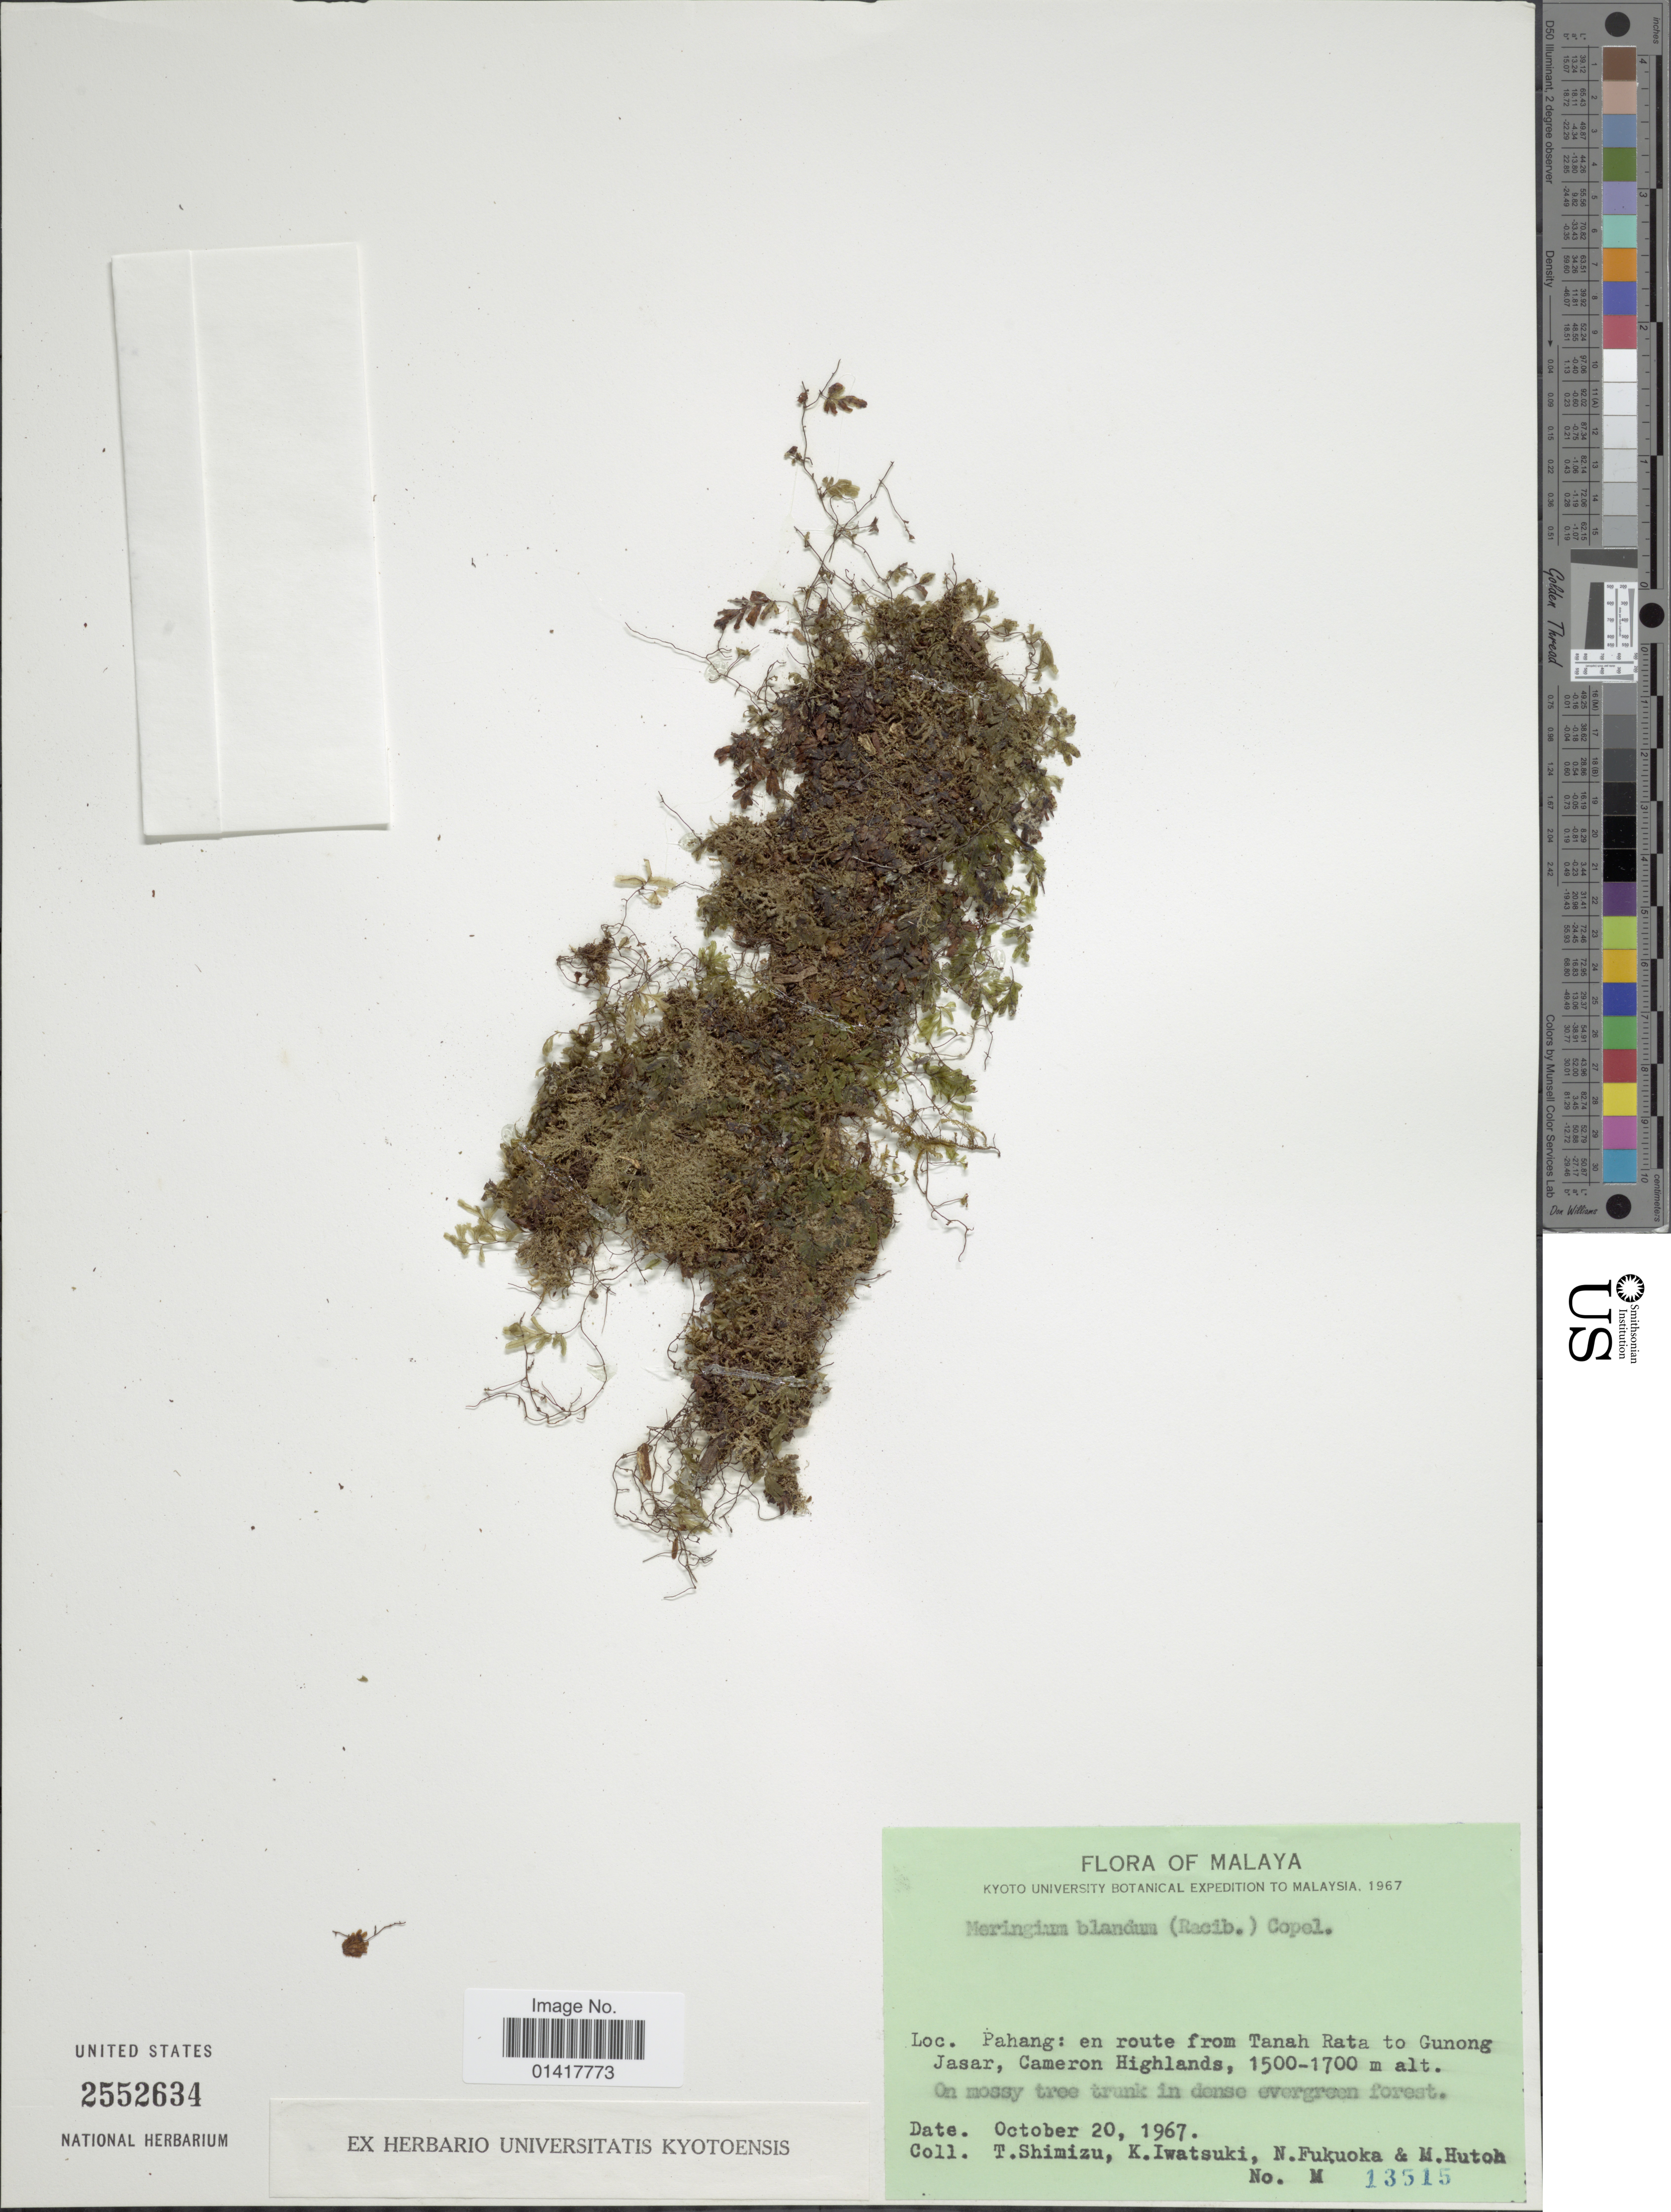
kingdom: Plantae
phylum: Tracheophyta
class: Polypodiopsida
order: Hymenophyllales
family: Hymenophyllaceae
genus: Hymenophyllum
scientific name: Hymenophyllum blandum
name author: Racib.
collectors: T. Shimizu, K. Iwatsuki, N. Fukuoka & M. Hutoh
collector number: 13515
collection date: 1967-10-20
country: Malaysia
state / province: Pahang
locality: En Route from Tanah Rata to Gunong Jasar, Cameron Highlands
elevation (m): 1500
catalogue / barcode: US 2552634